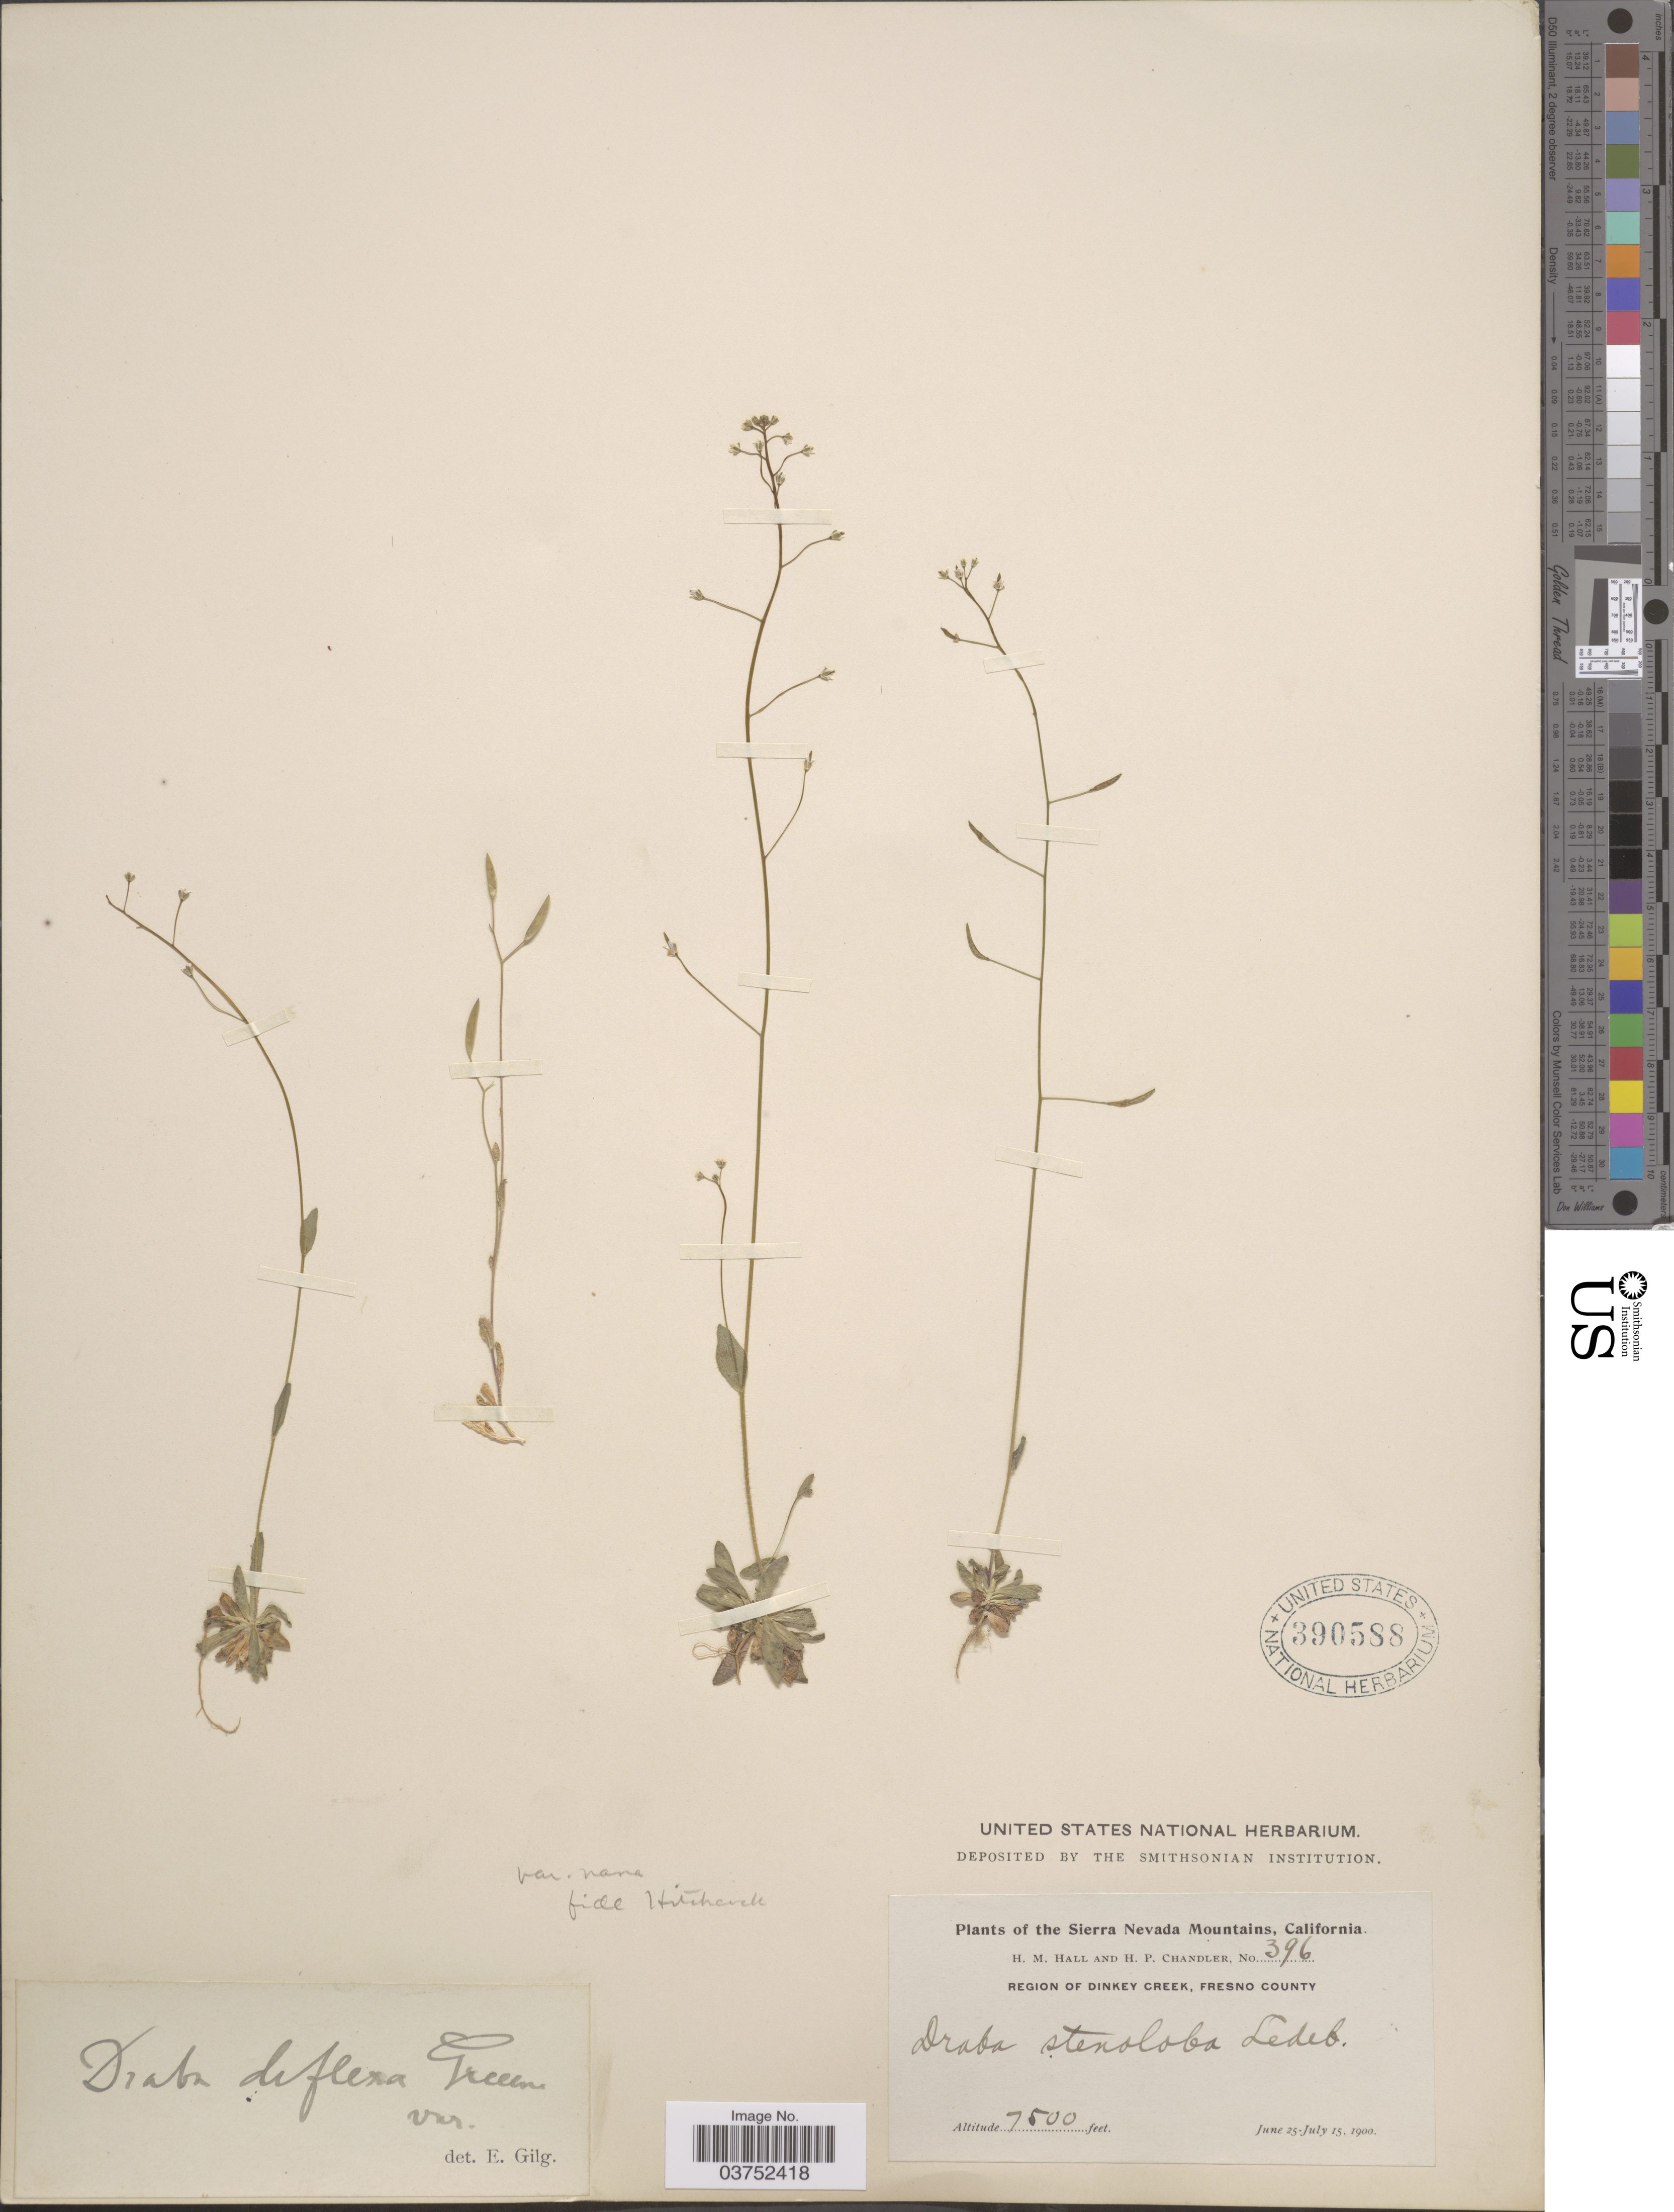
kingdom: Plantae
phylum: Tracheophyta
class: Magnoliopsida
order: Brassicales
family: Brassicaceae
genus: Draba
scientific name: Draba stenoloba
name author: Ledeb.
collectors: H. M. Hall & H. Chandler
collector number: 396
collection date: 1900-06-25/1900-07-15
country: United States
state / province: California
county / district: Fresno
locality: The Sierra Nevada Mountains. Region of Dinkey Creek, Fresno County.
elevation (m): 2286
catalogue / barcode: US 390588